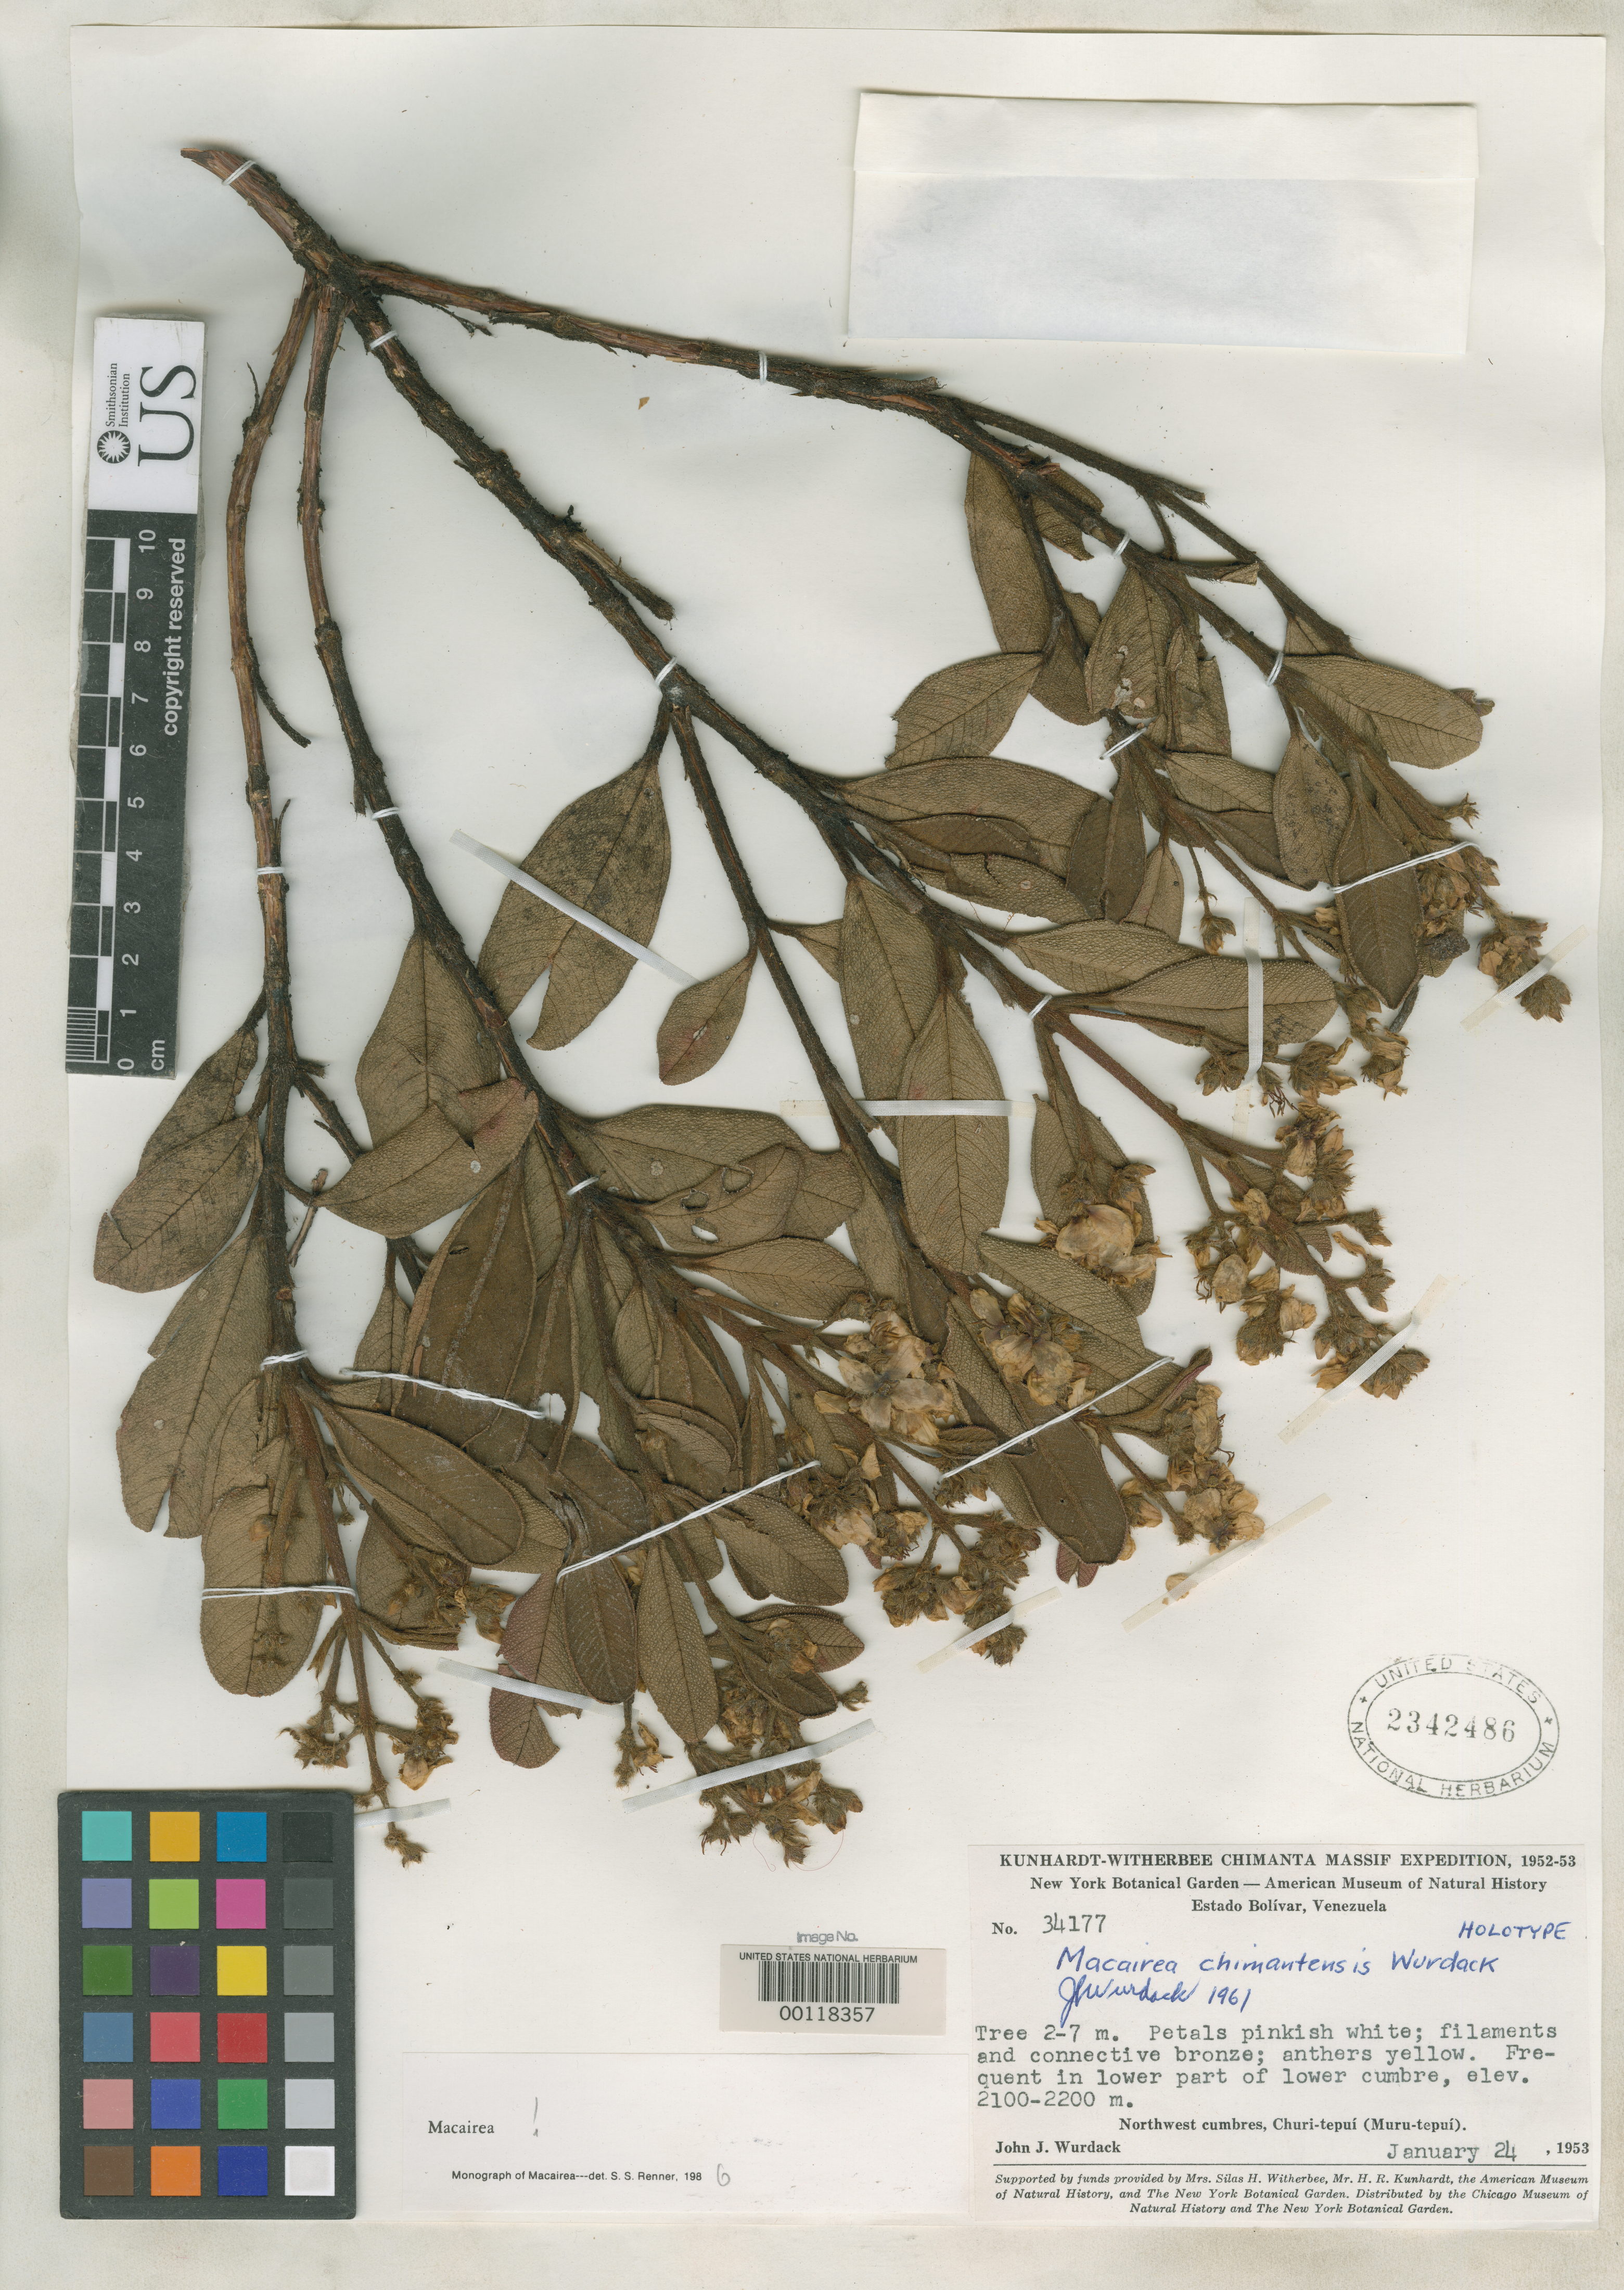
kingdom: Plantae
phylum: Tracheophyta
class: Magnoliopsida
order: Myrtales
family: Melastomataceae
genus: Macairea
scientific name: Macairea chimantensis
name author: Wurdack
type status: Holotype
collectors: J. J. Wurdack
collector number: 34177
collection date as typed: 24 Jan 1953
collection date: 1953-01-24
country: Venezuela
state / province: Bolivar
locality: Churi-Tepui.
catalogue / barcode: US 2342486